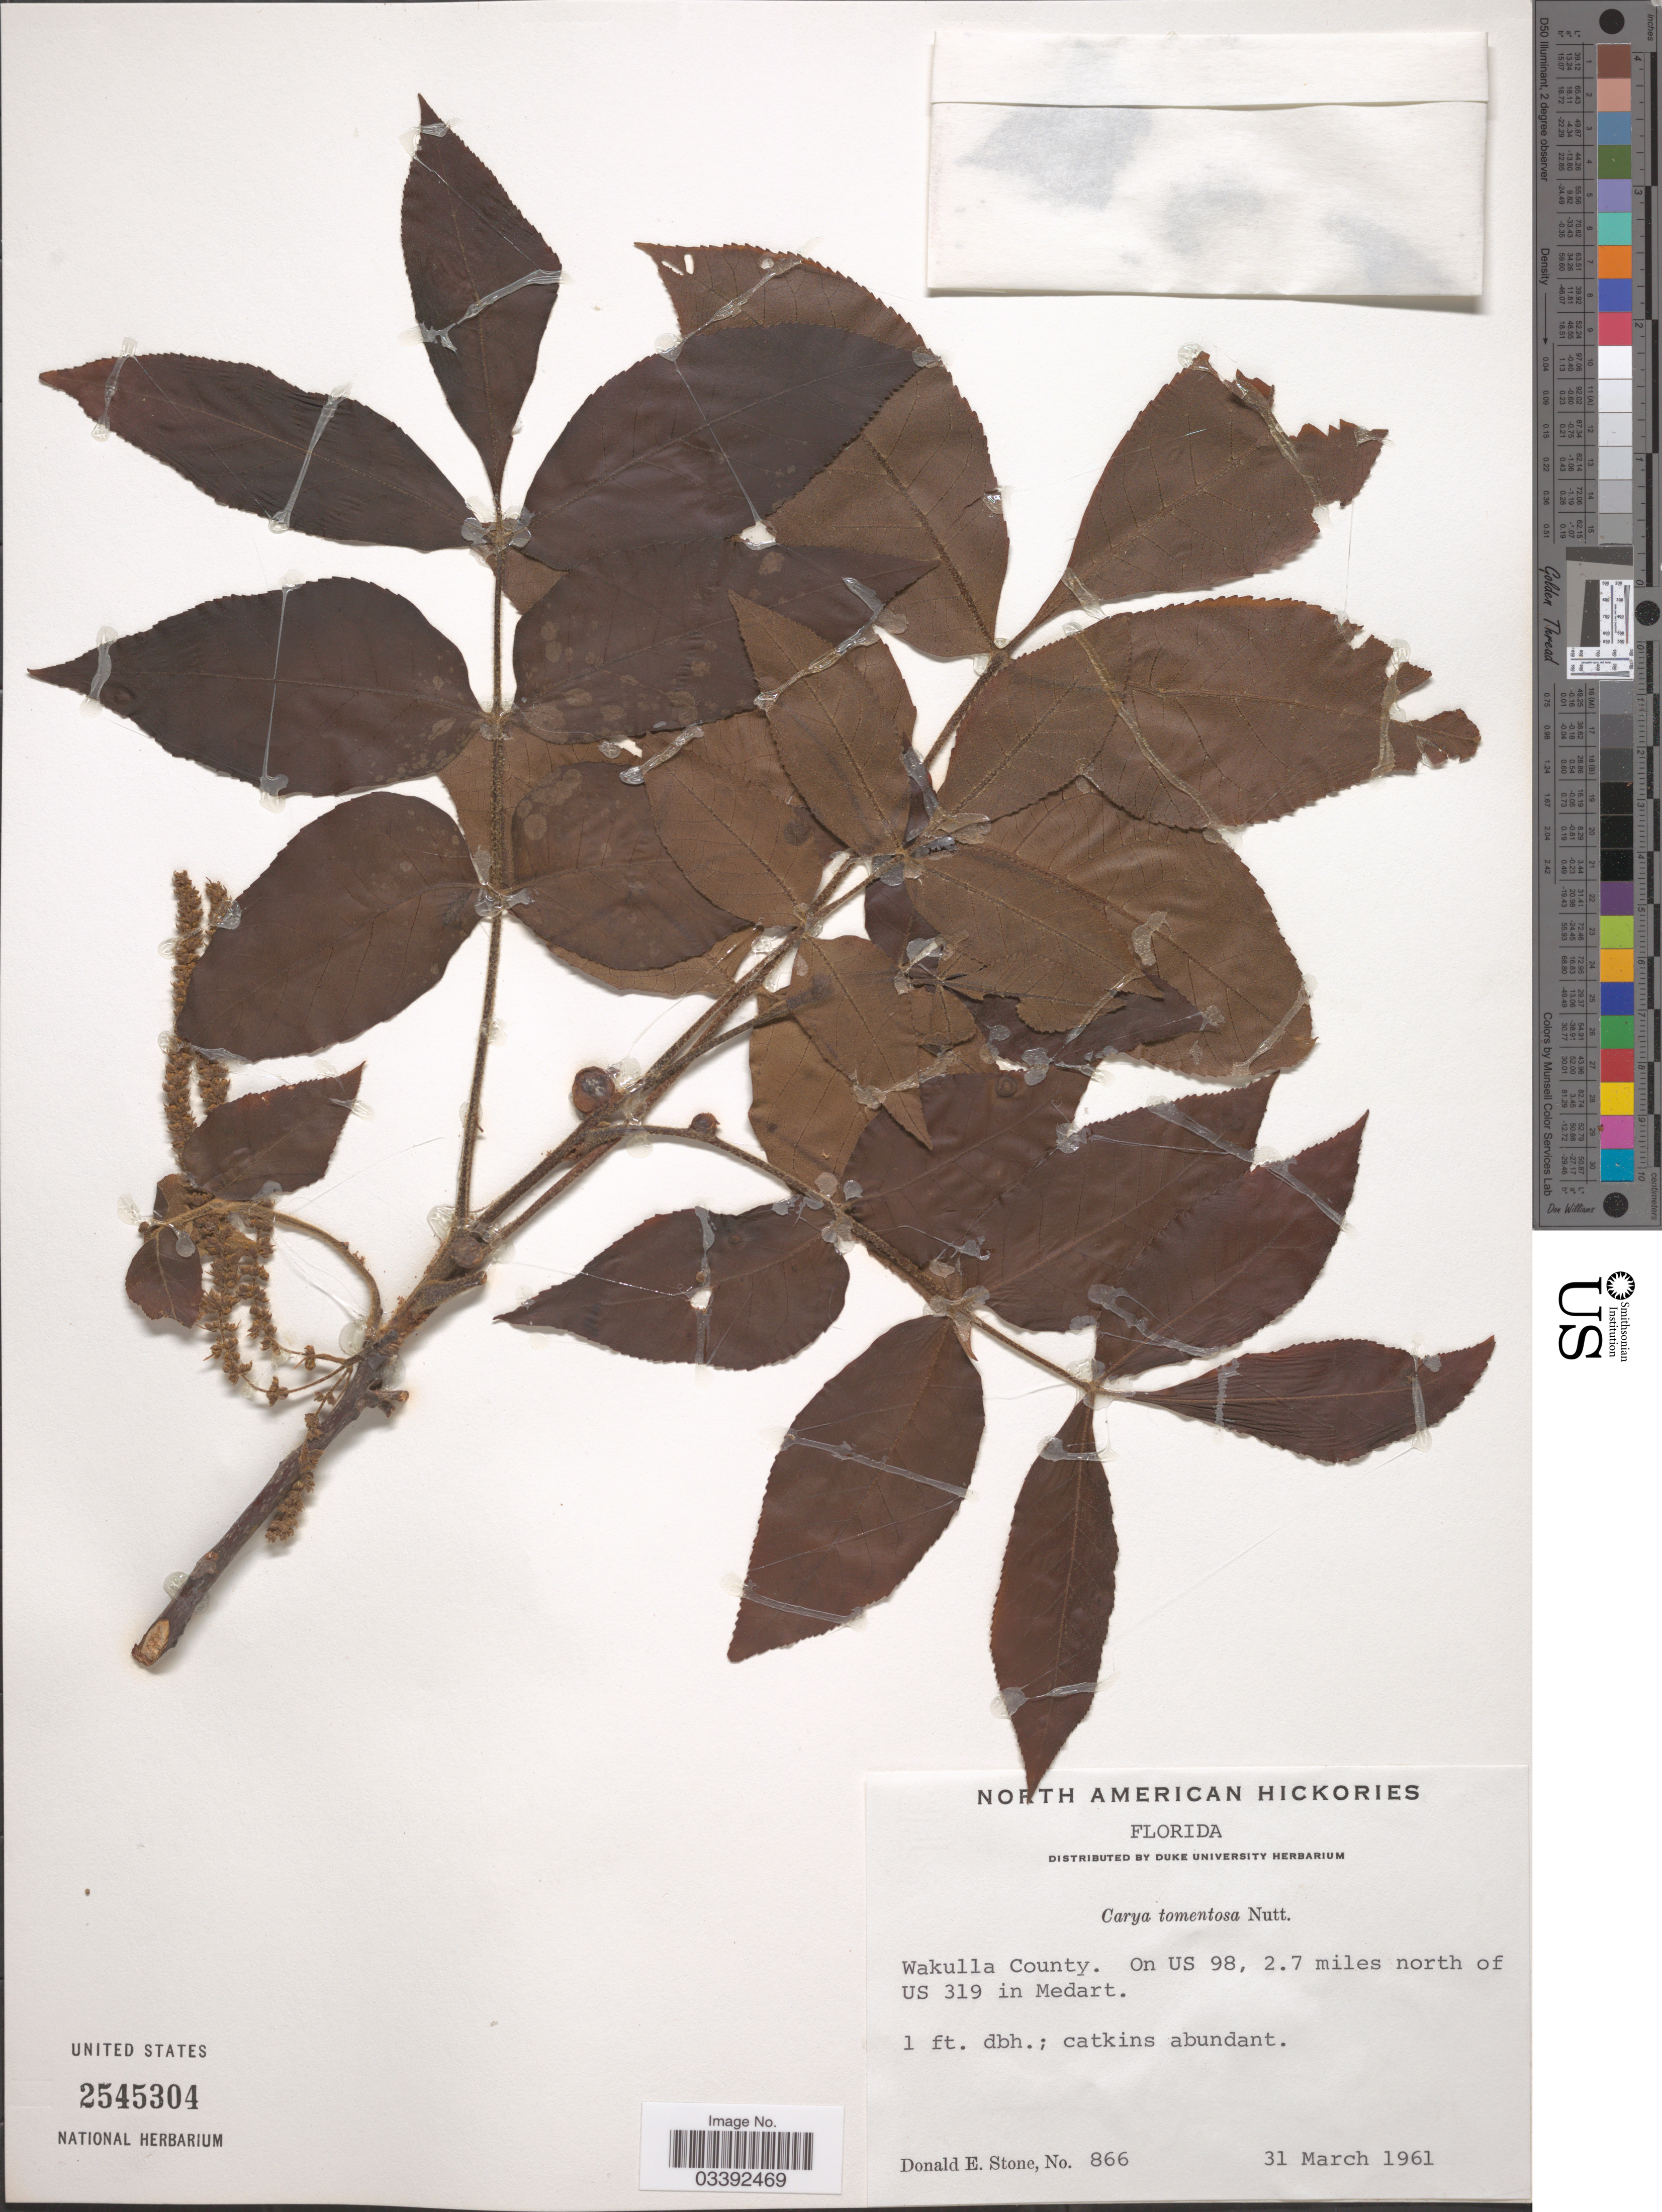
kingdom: Plantae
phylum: Tracheophyta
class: Magnoliopsida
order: Fagales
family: Juglandaceae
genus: Carya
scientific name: Carya tomentosa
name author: (Lam.) Nutt.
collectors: D. E. Stone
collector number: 866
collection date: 1961-03-31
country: United States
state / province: Florida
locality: Wakulla County. On US 98, 2.7 miles north of US 319 in Medart.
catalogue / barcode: US 2545304